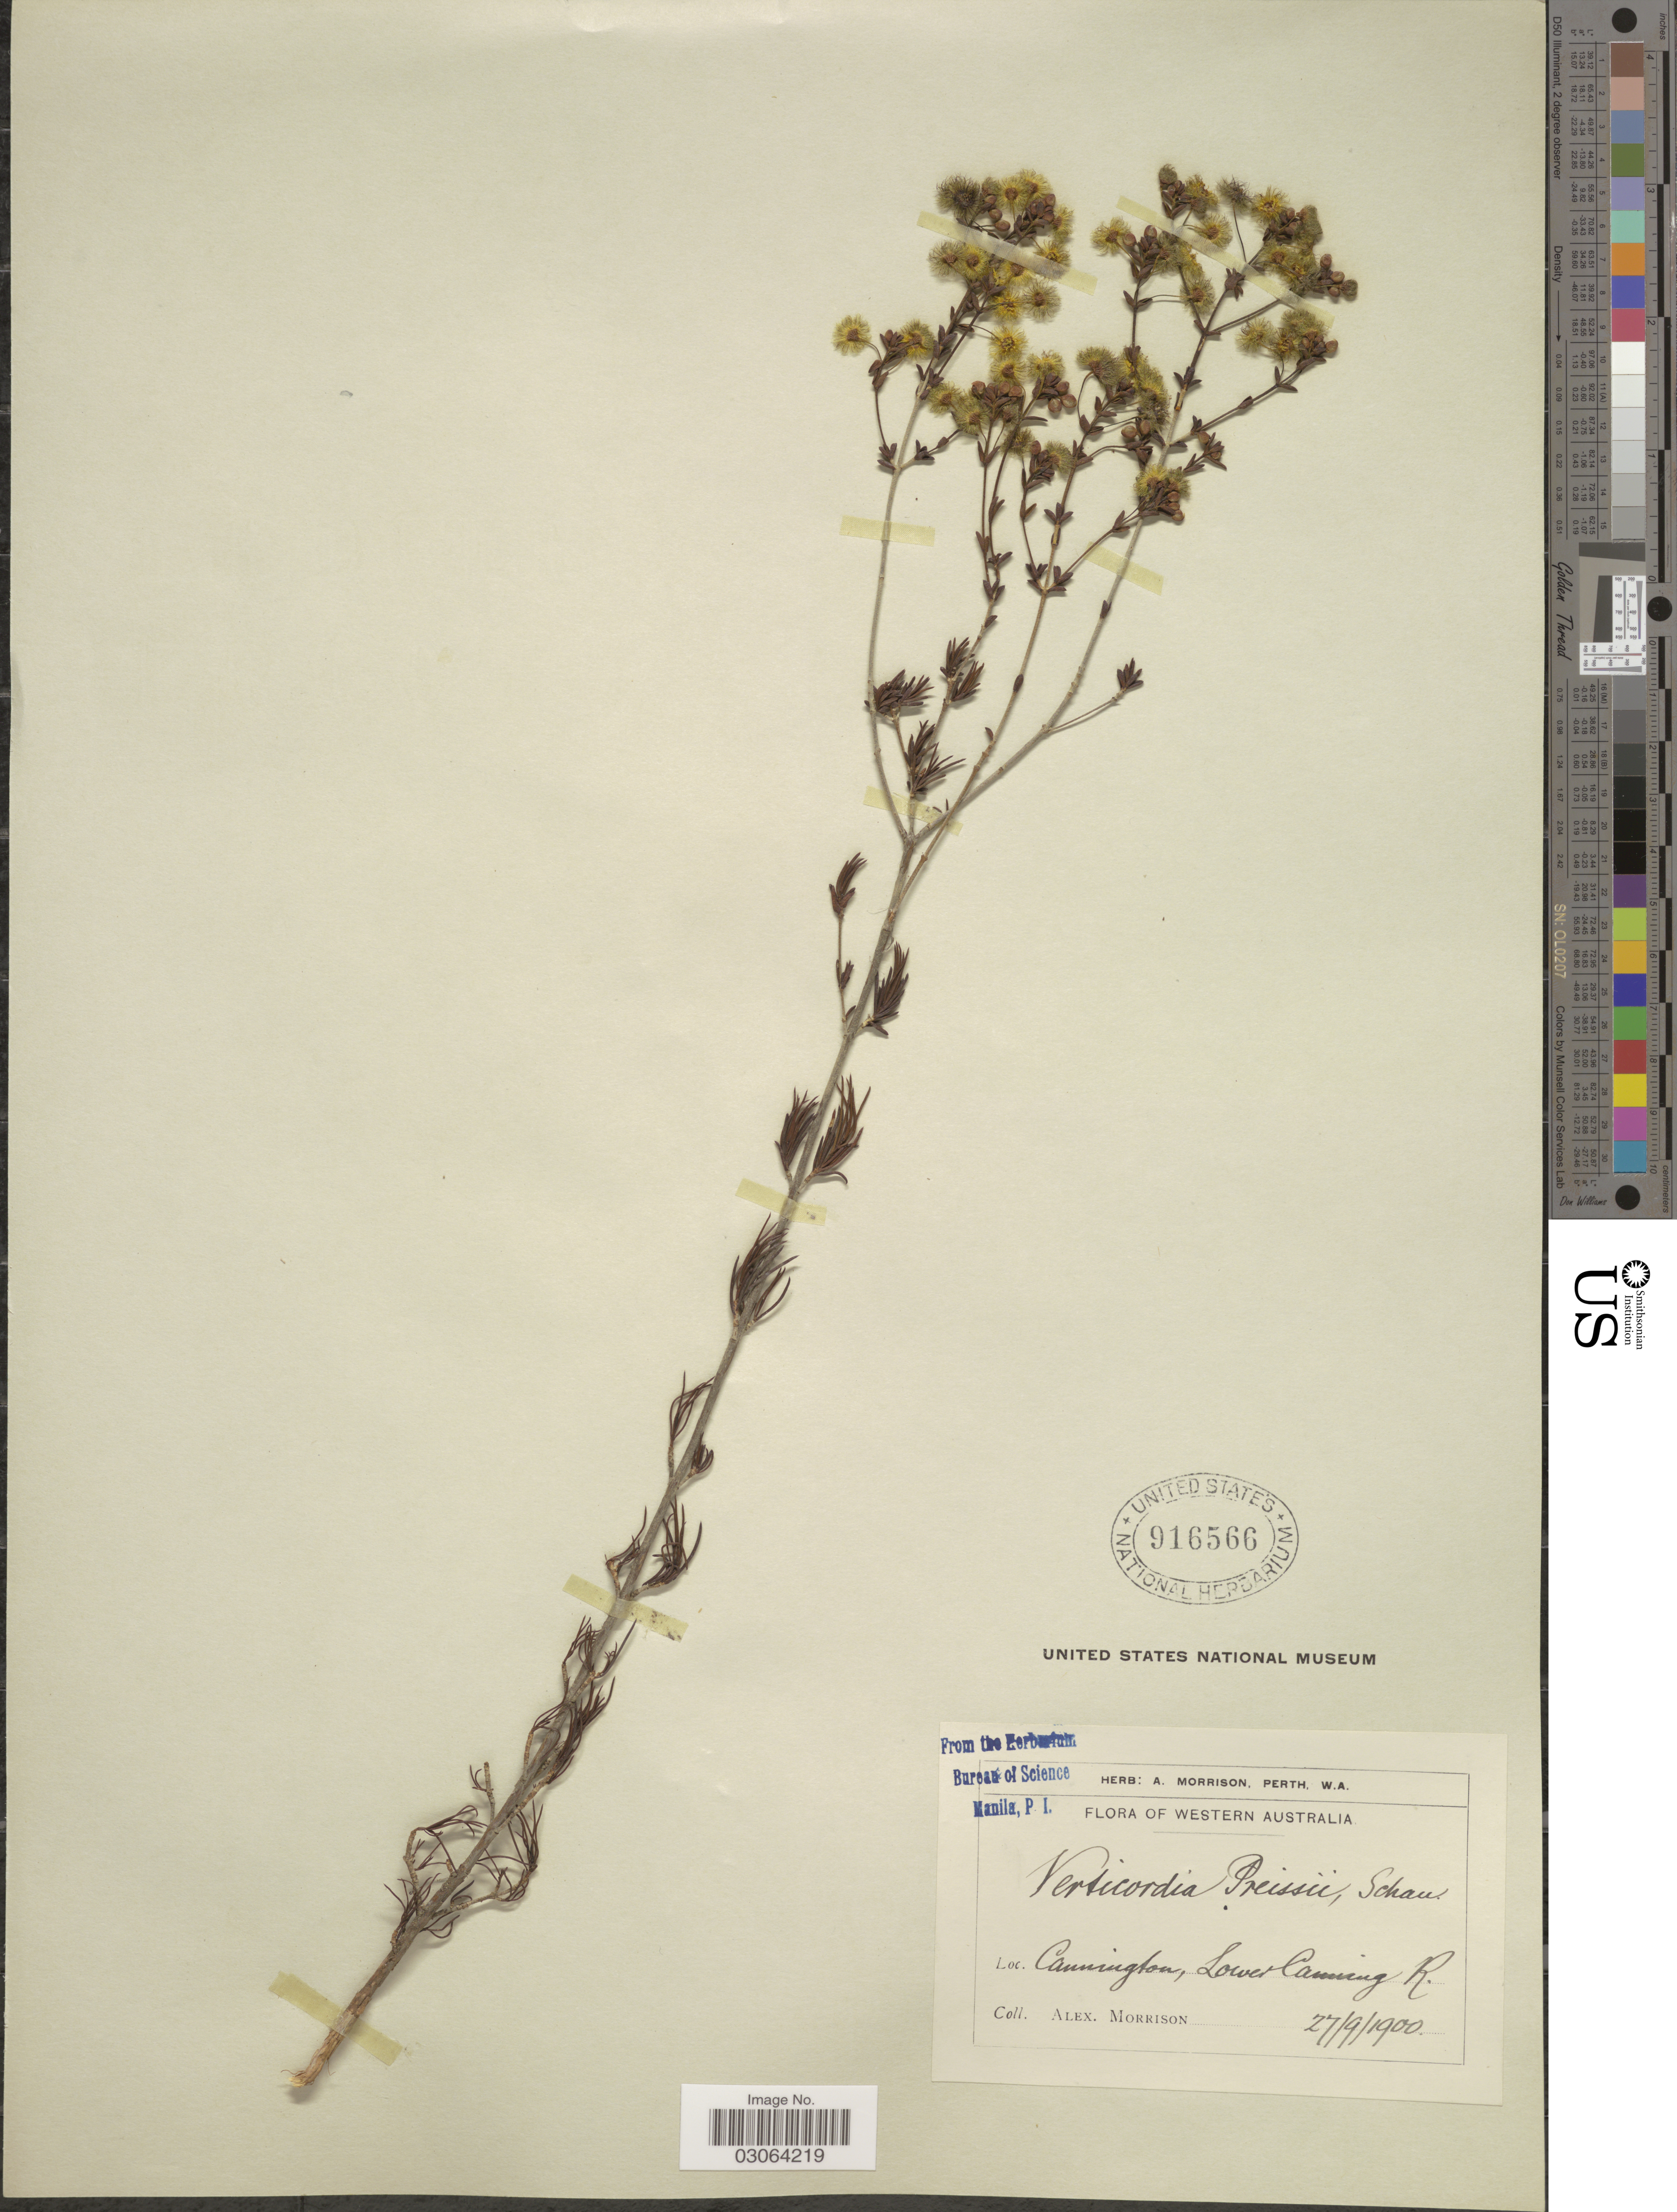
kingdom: Plantae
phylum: Tracheophyta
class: Magnoliopsida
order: Myrtales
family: Myrtaceae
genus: Verticordia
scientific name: Verticordia preissii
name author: Schauer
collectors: A. Morrison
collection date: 1900-09-27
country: Australia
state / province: Western Australia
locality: Cannington, Lower Canning R.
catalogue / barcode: US 916566